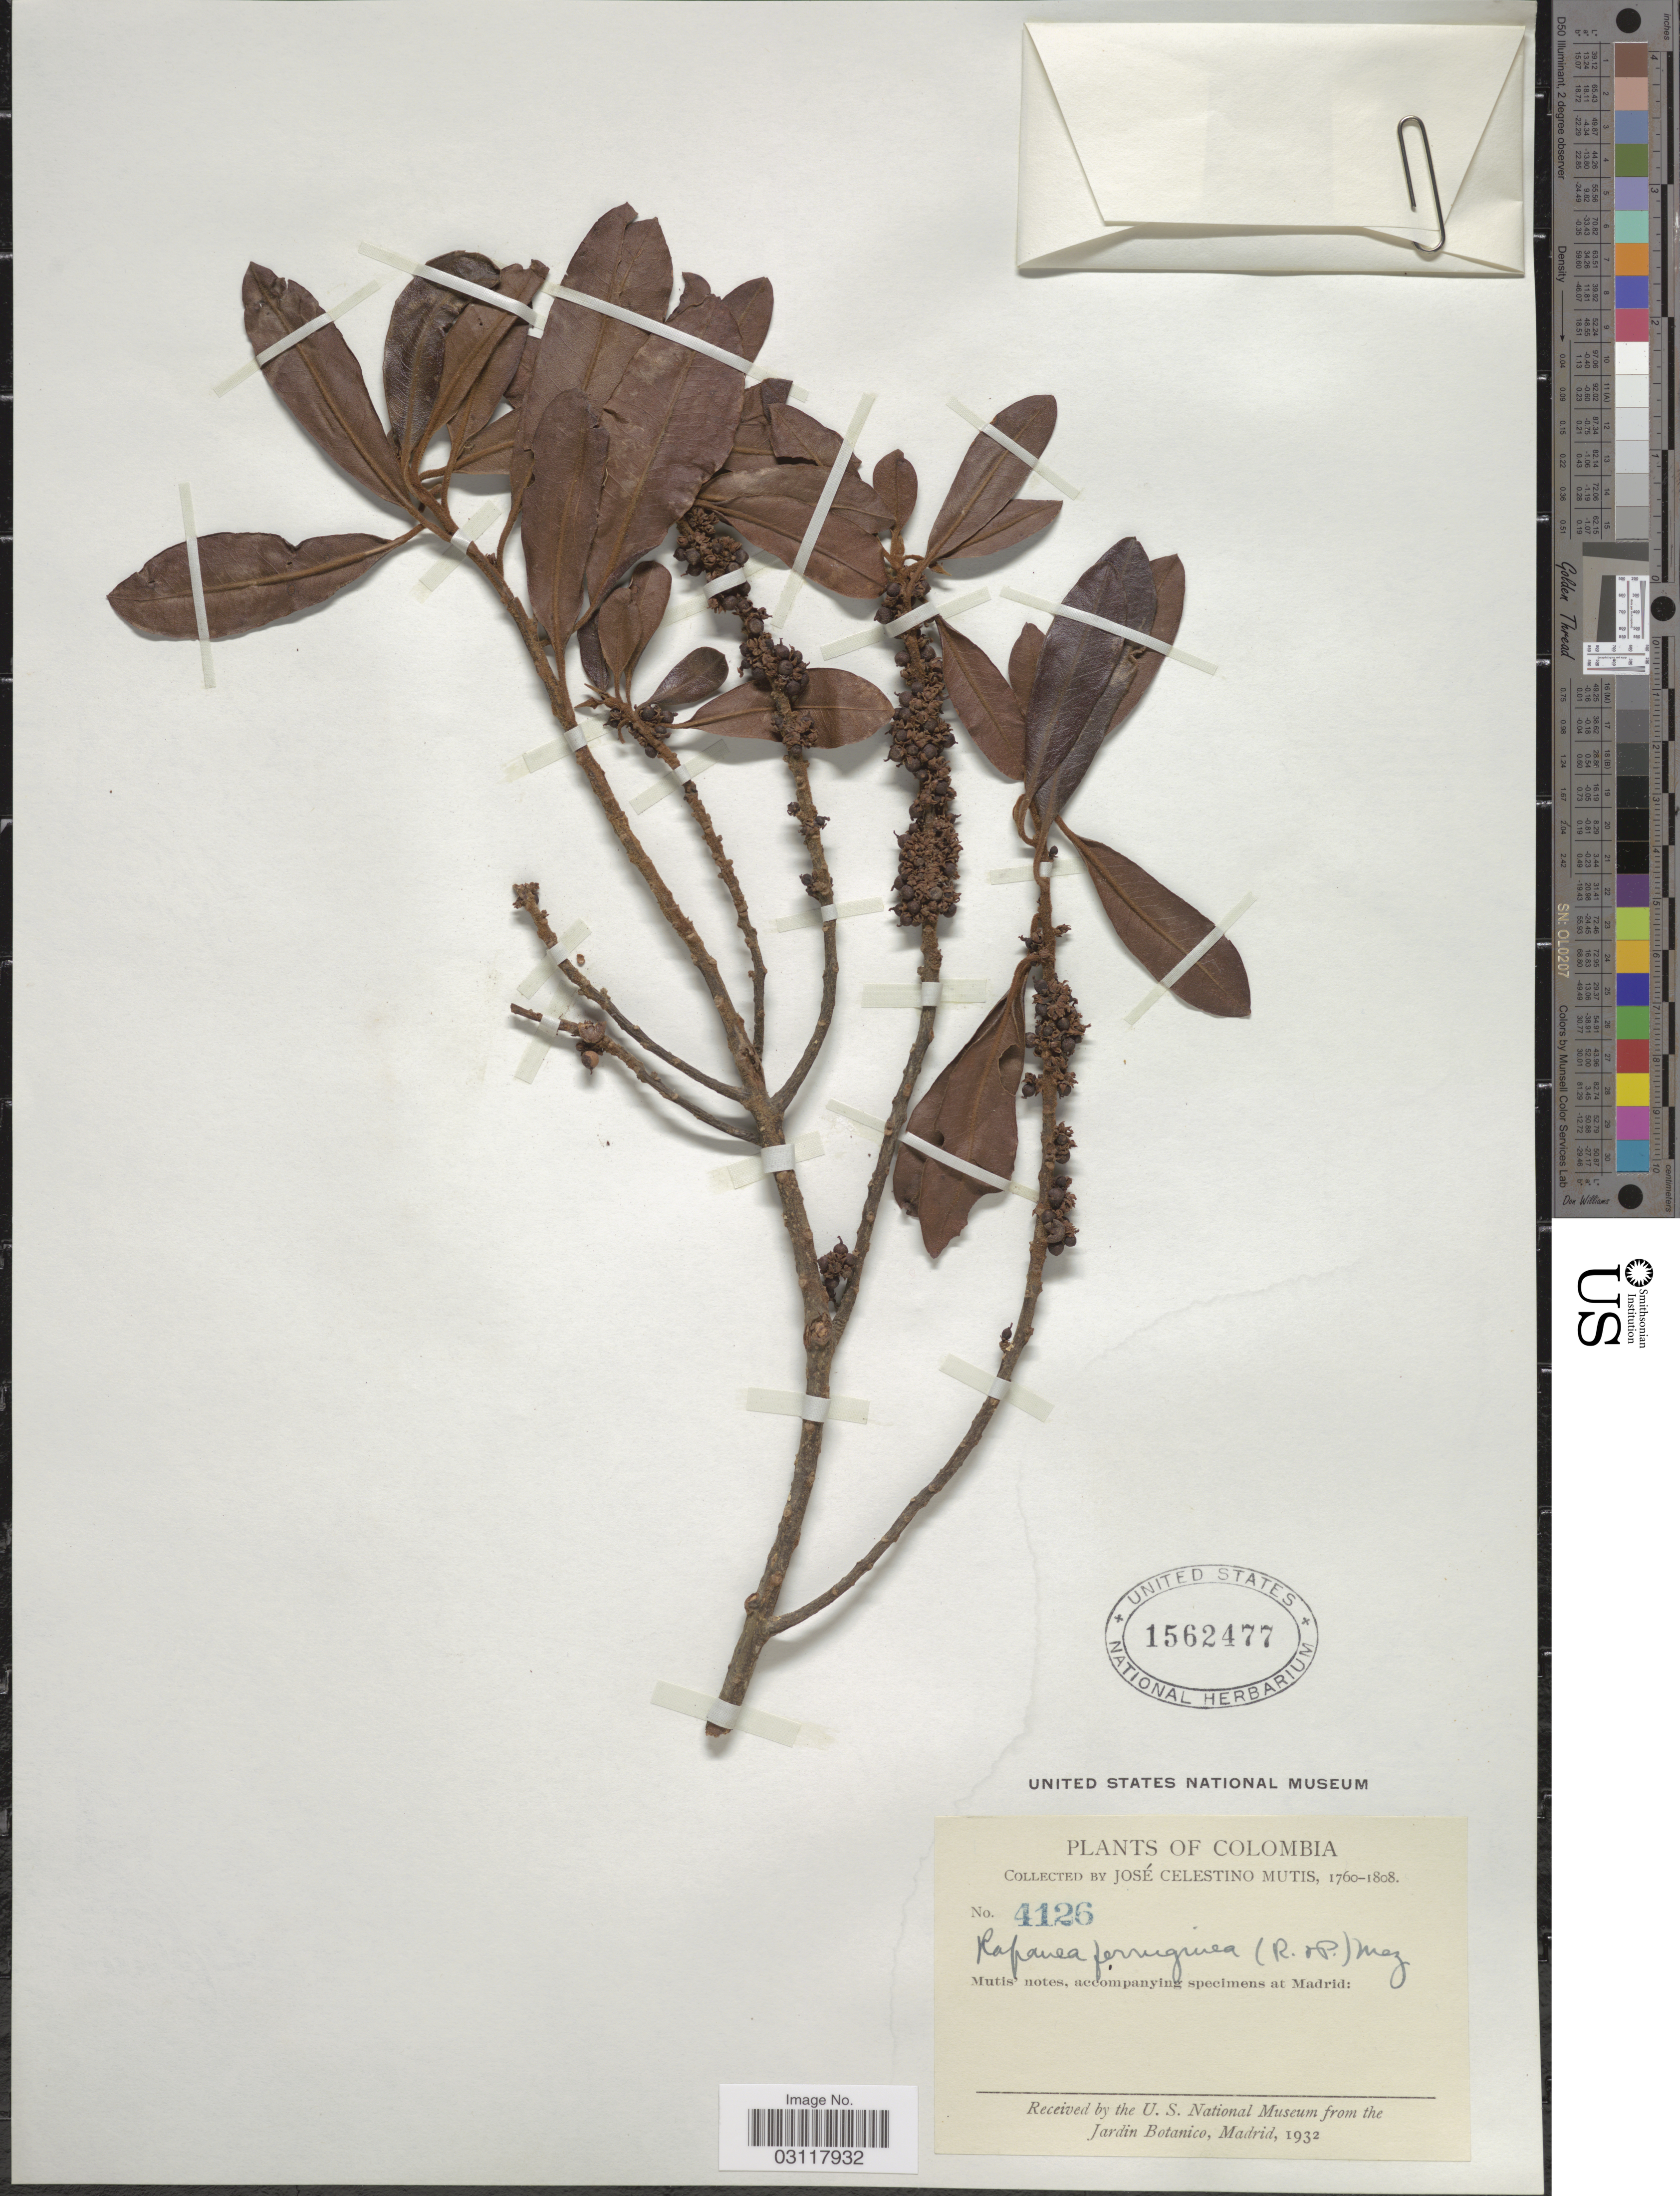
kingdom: Plantae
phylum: Tracheophyta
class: Magnoliopsida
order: Ericales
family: Primulaceae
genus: Rapanea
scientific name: Rapanea ferruginea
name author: (Ruiz & Pav.) Mez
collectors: J. C. B. Mutis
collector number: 4126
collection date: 1760/1808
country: Colombia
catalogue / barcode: US 1562477